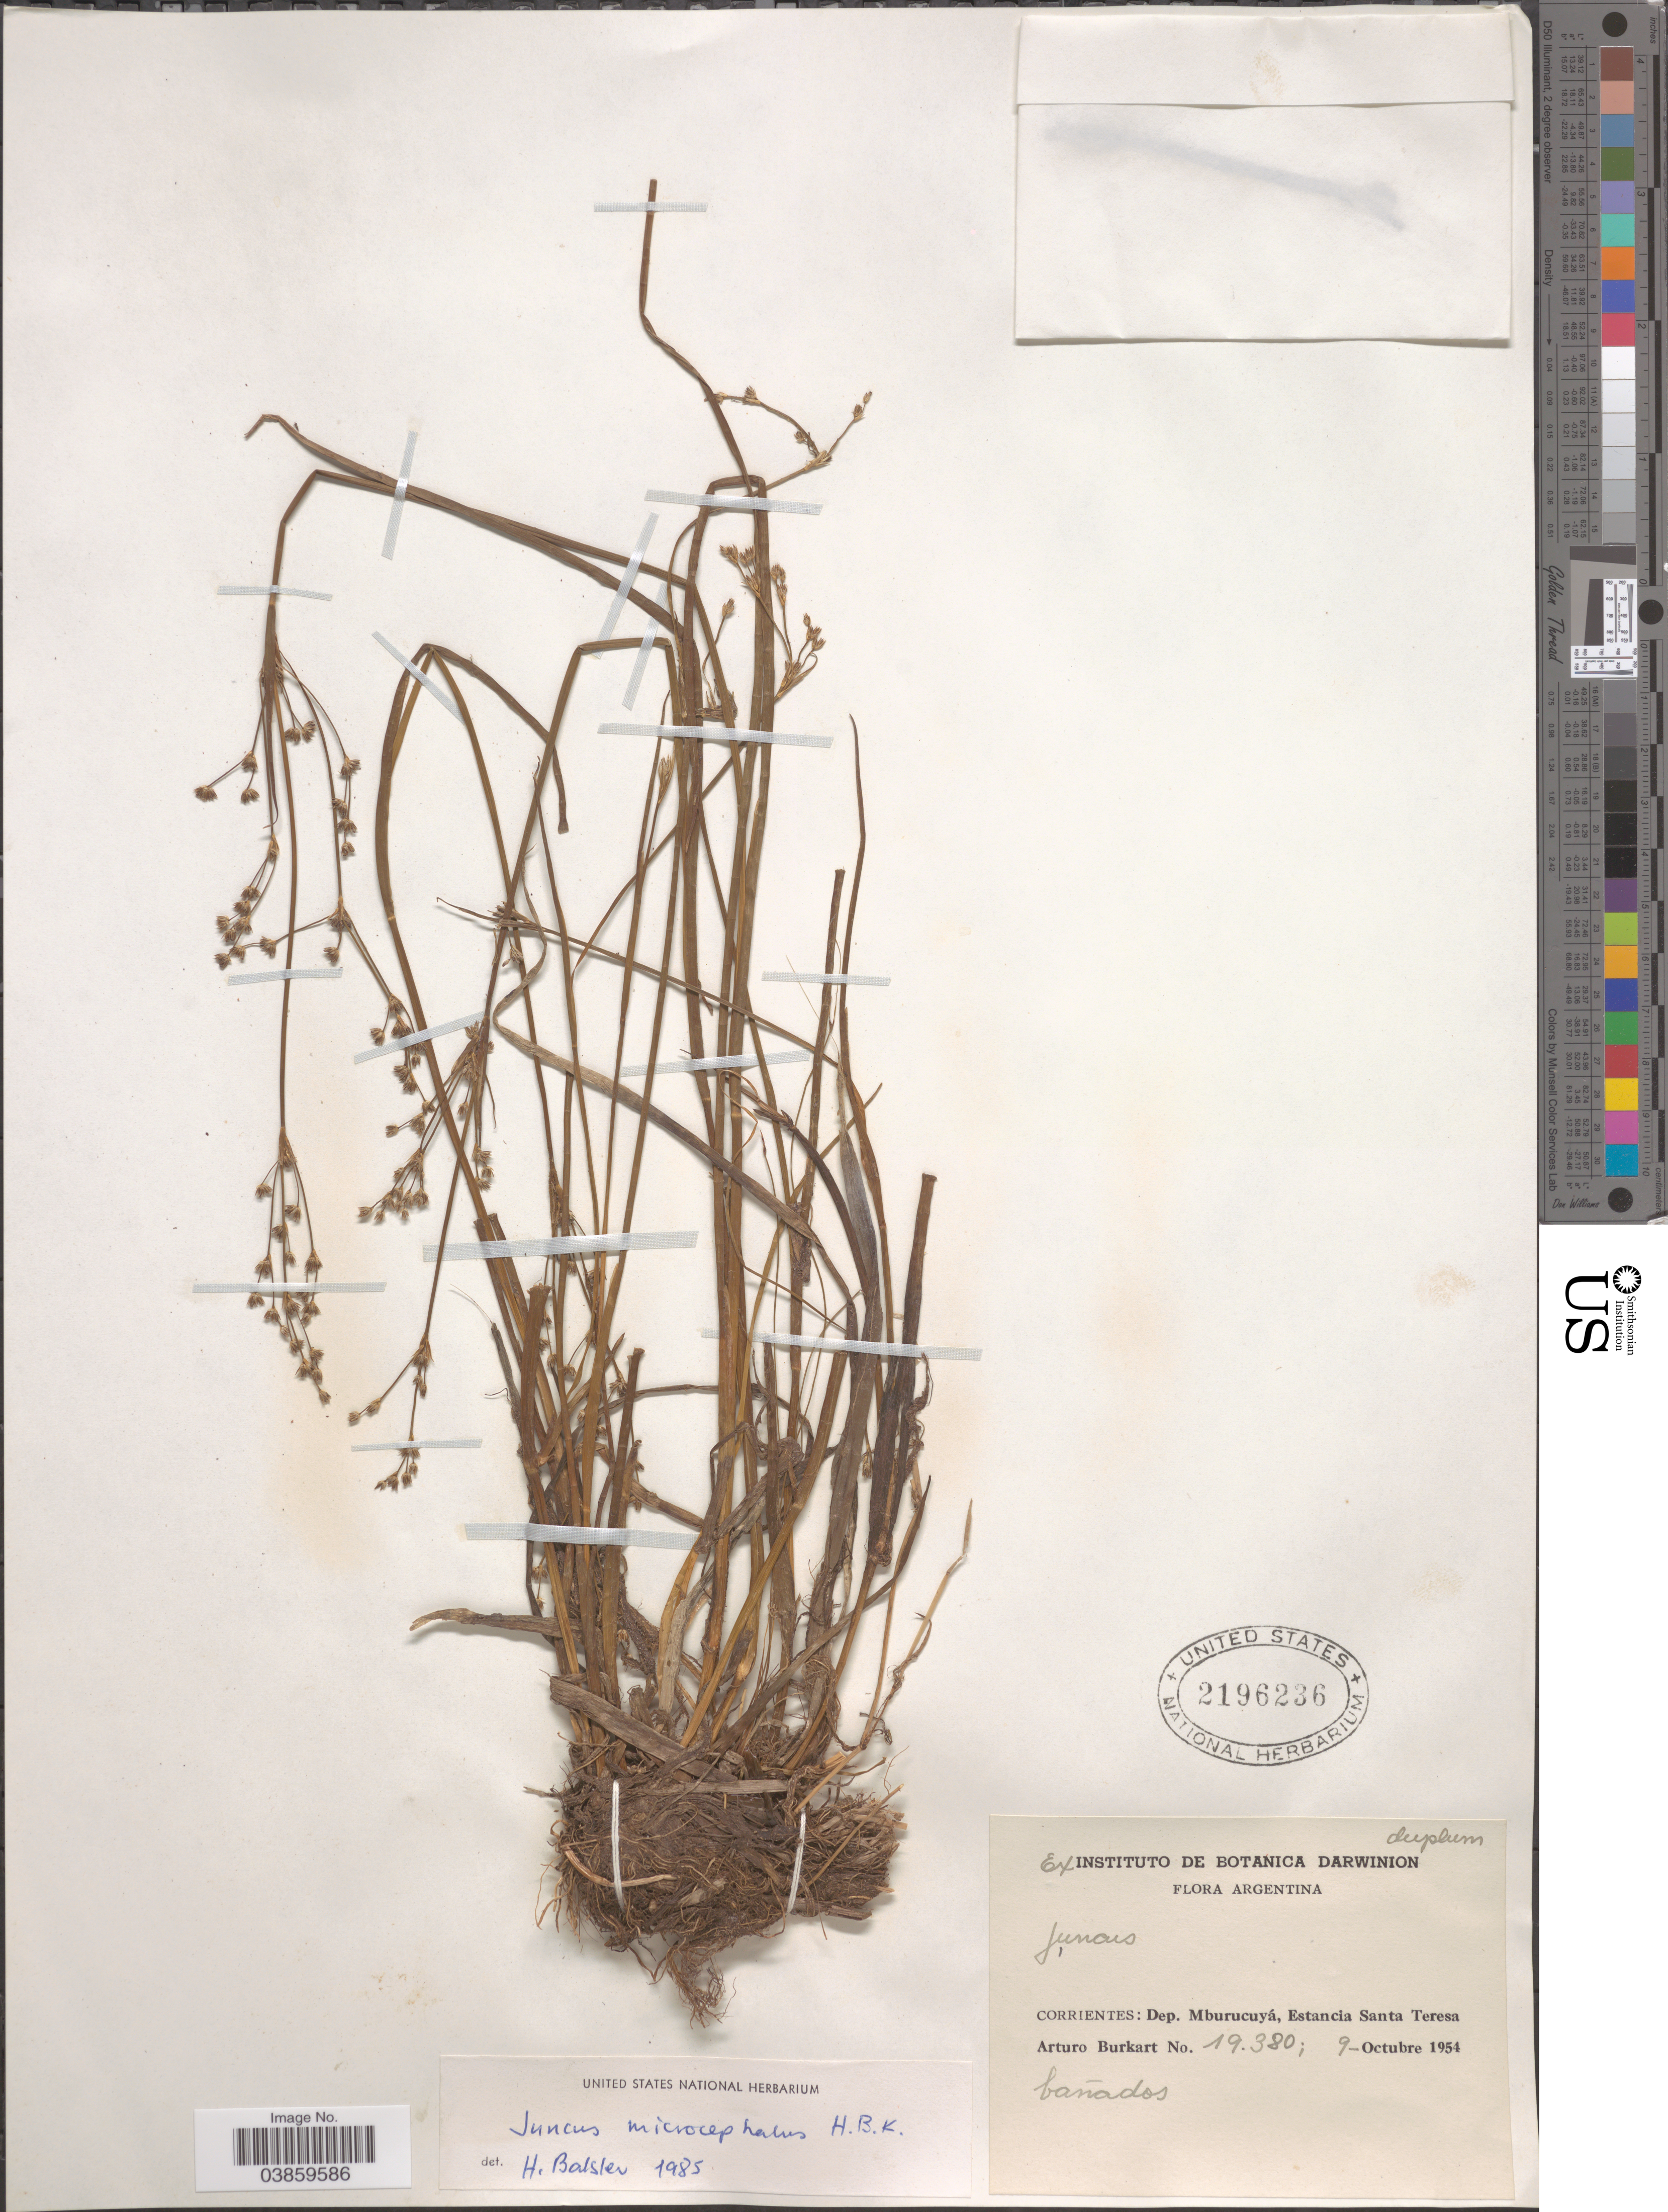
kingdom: Plantae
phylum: Tracheophyta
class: Liliopsida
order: Poales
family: Juncaceae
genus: Juncus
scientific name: Juncus microcephalus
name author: Kunth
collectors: A. E. Burkart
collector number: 19380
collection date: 1954-10-09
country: Argentina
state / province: Corrientes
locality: Dep. Mburucuyá, Estancia Santa Teresa.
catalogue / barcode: US 2196236